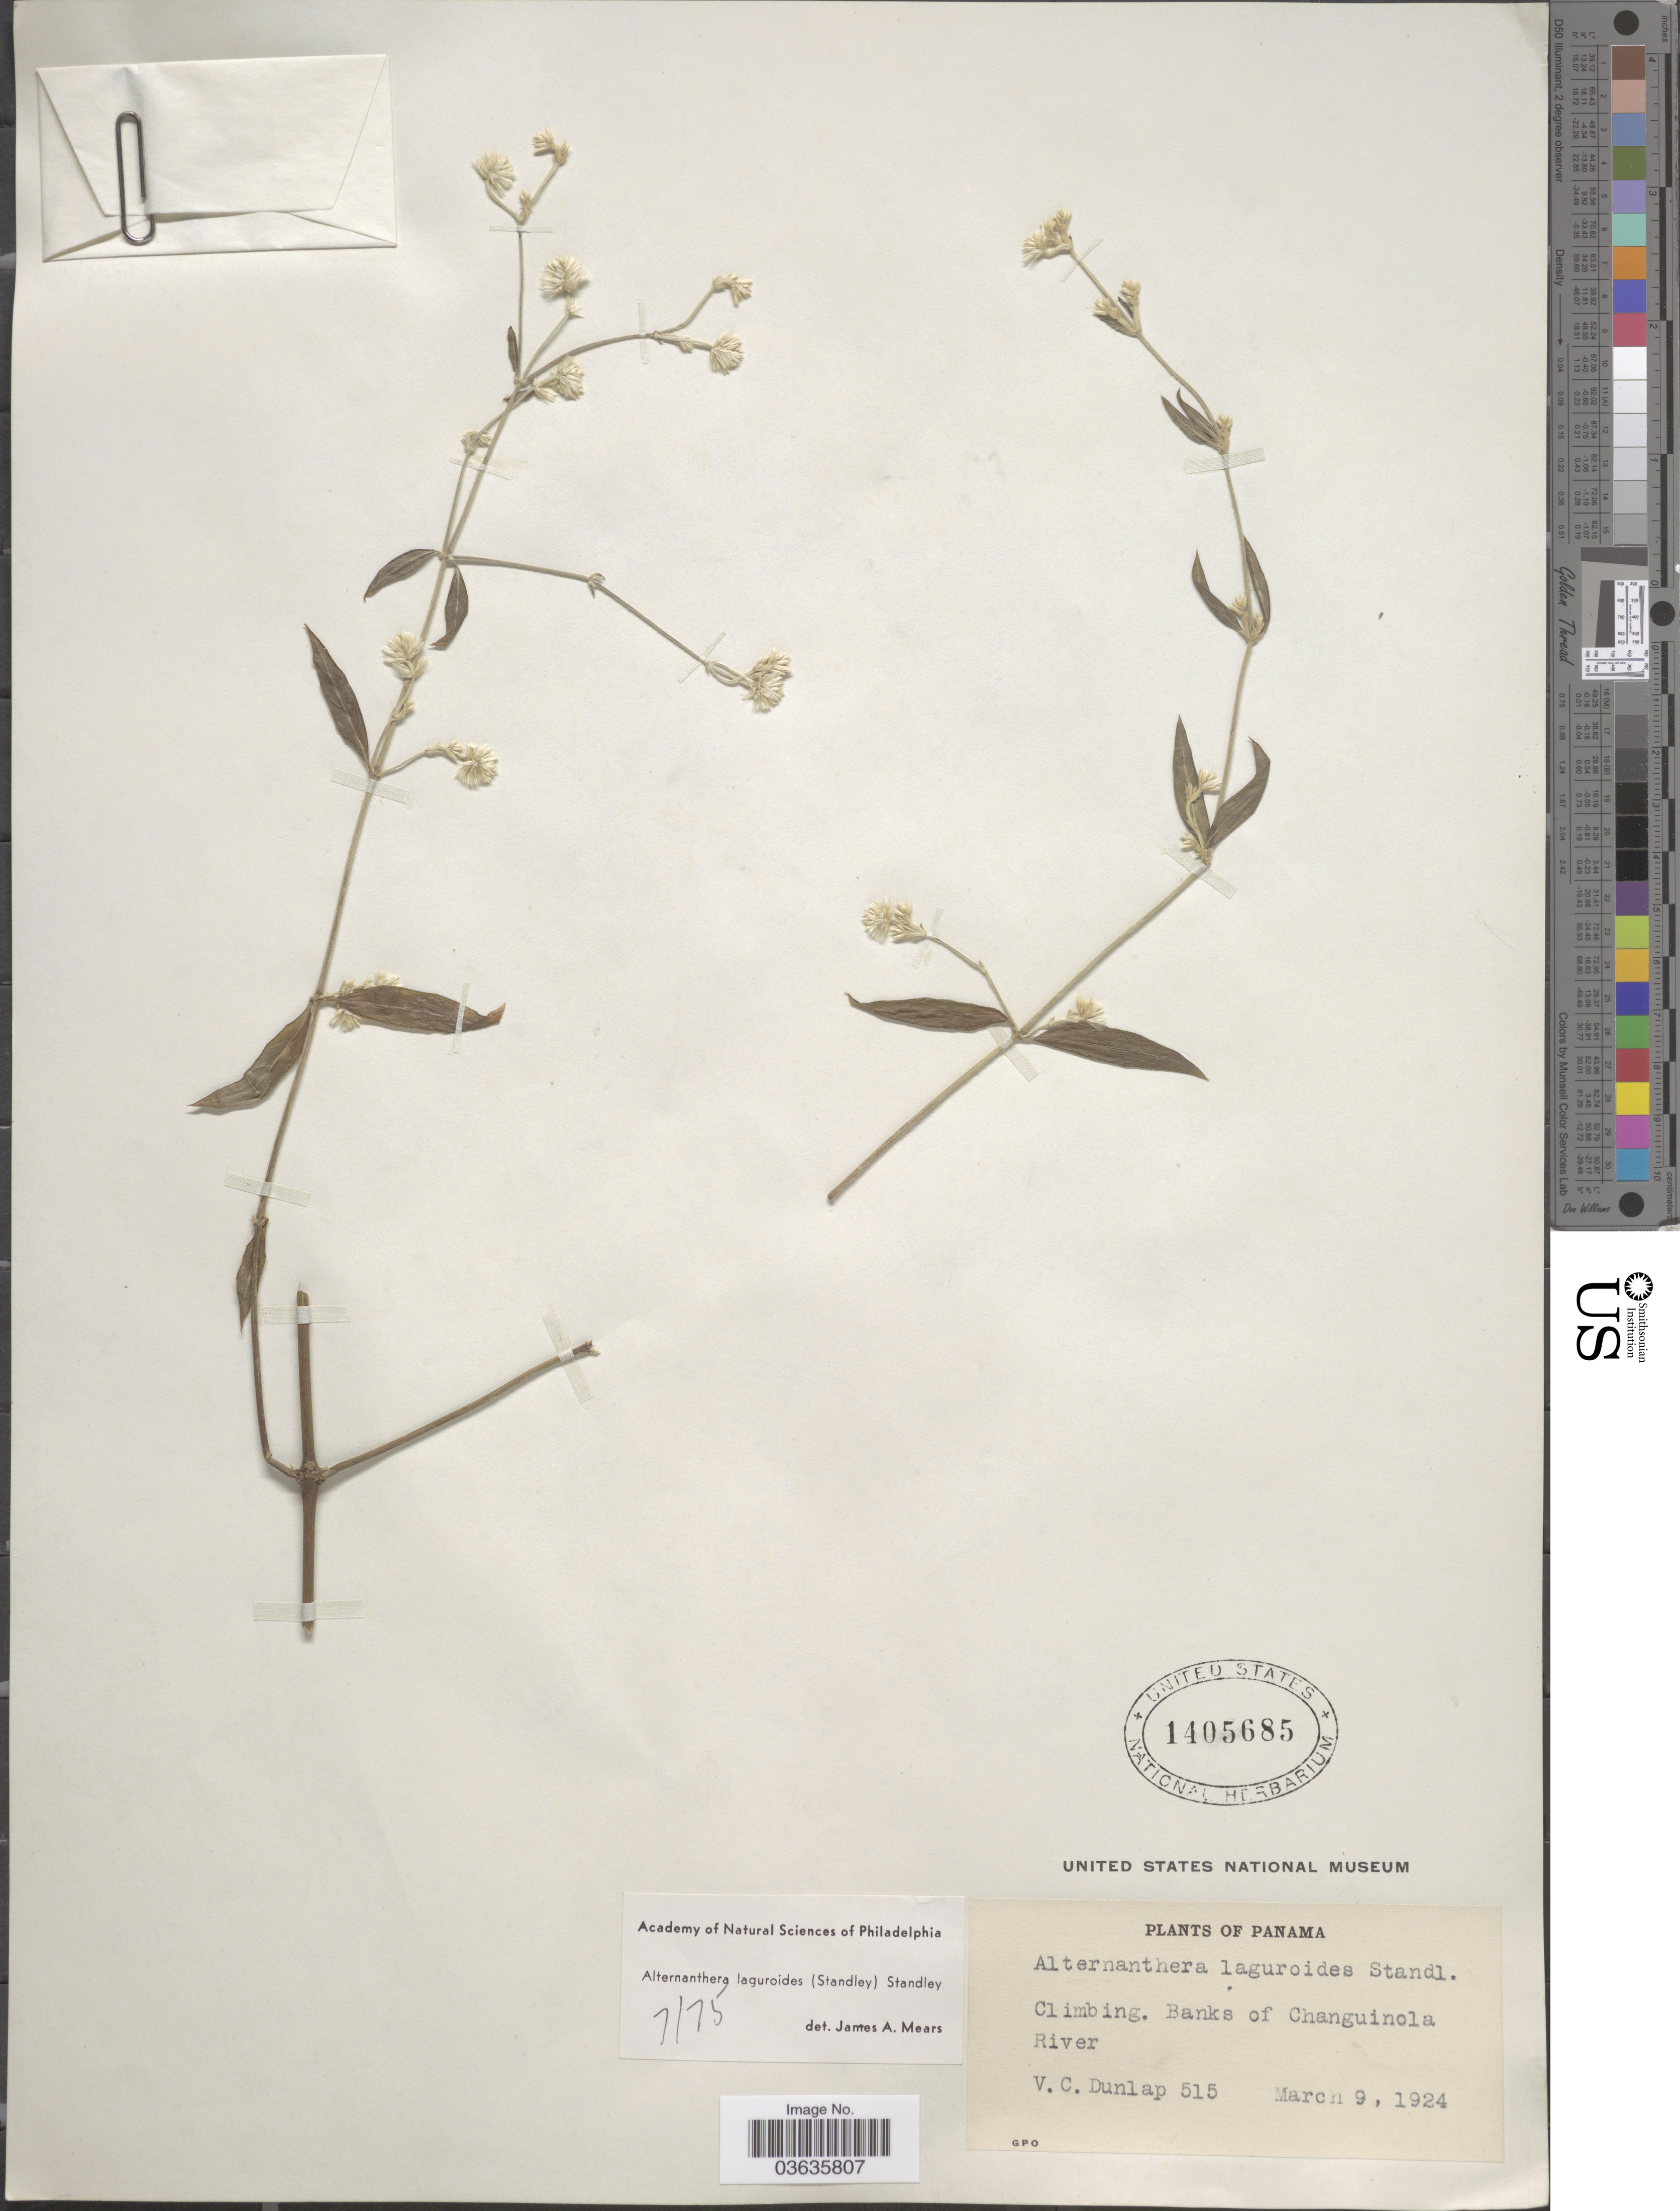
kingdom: Plantae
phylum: Tracheophyta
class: Magnoliopsida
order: Caryophyllales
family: Amaranthaceae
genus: Alternanthera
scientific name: Alternanthera laguroides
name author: (Standl.) Standl.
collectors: V. C. Dunlap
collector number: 515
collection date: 1924-03-09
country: Panama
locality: Banks of Changuinola River.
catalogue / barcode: US 1405685